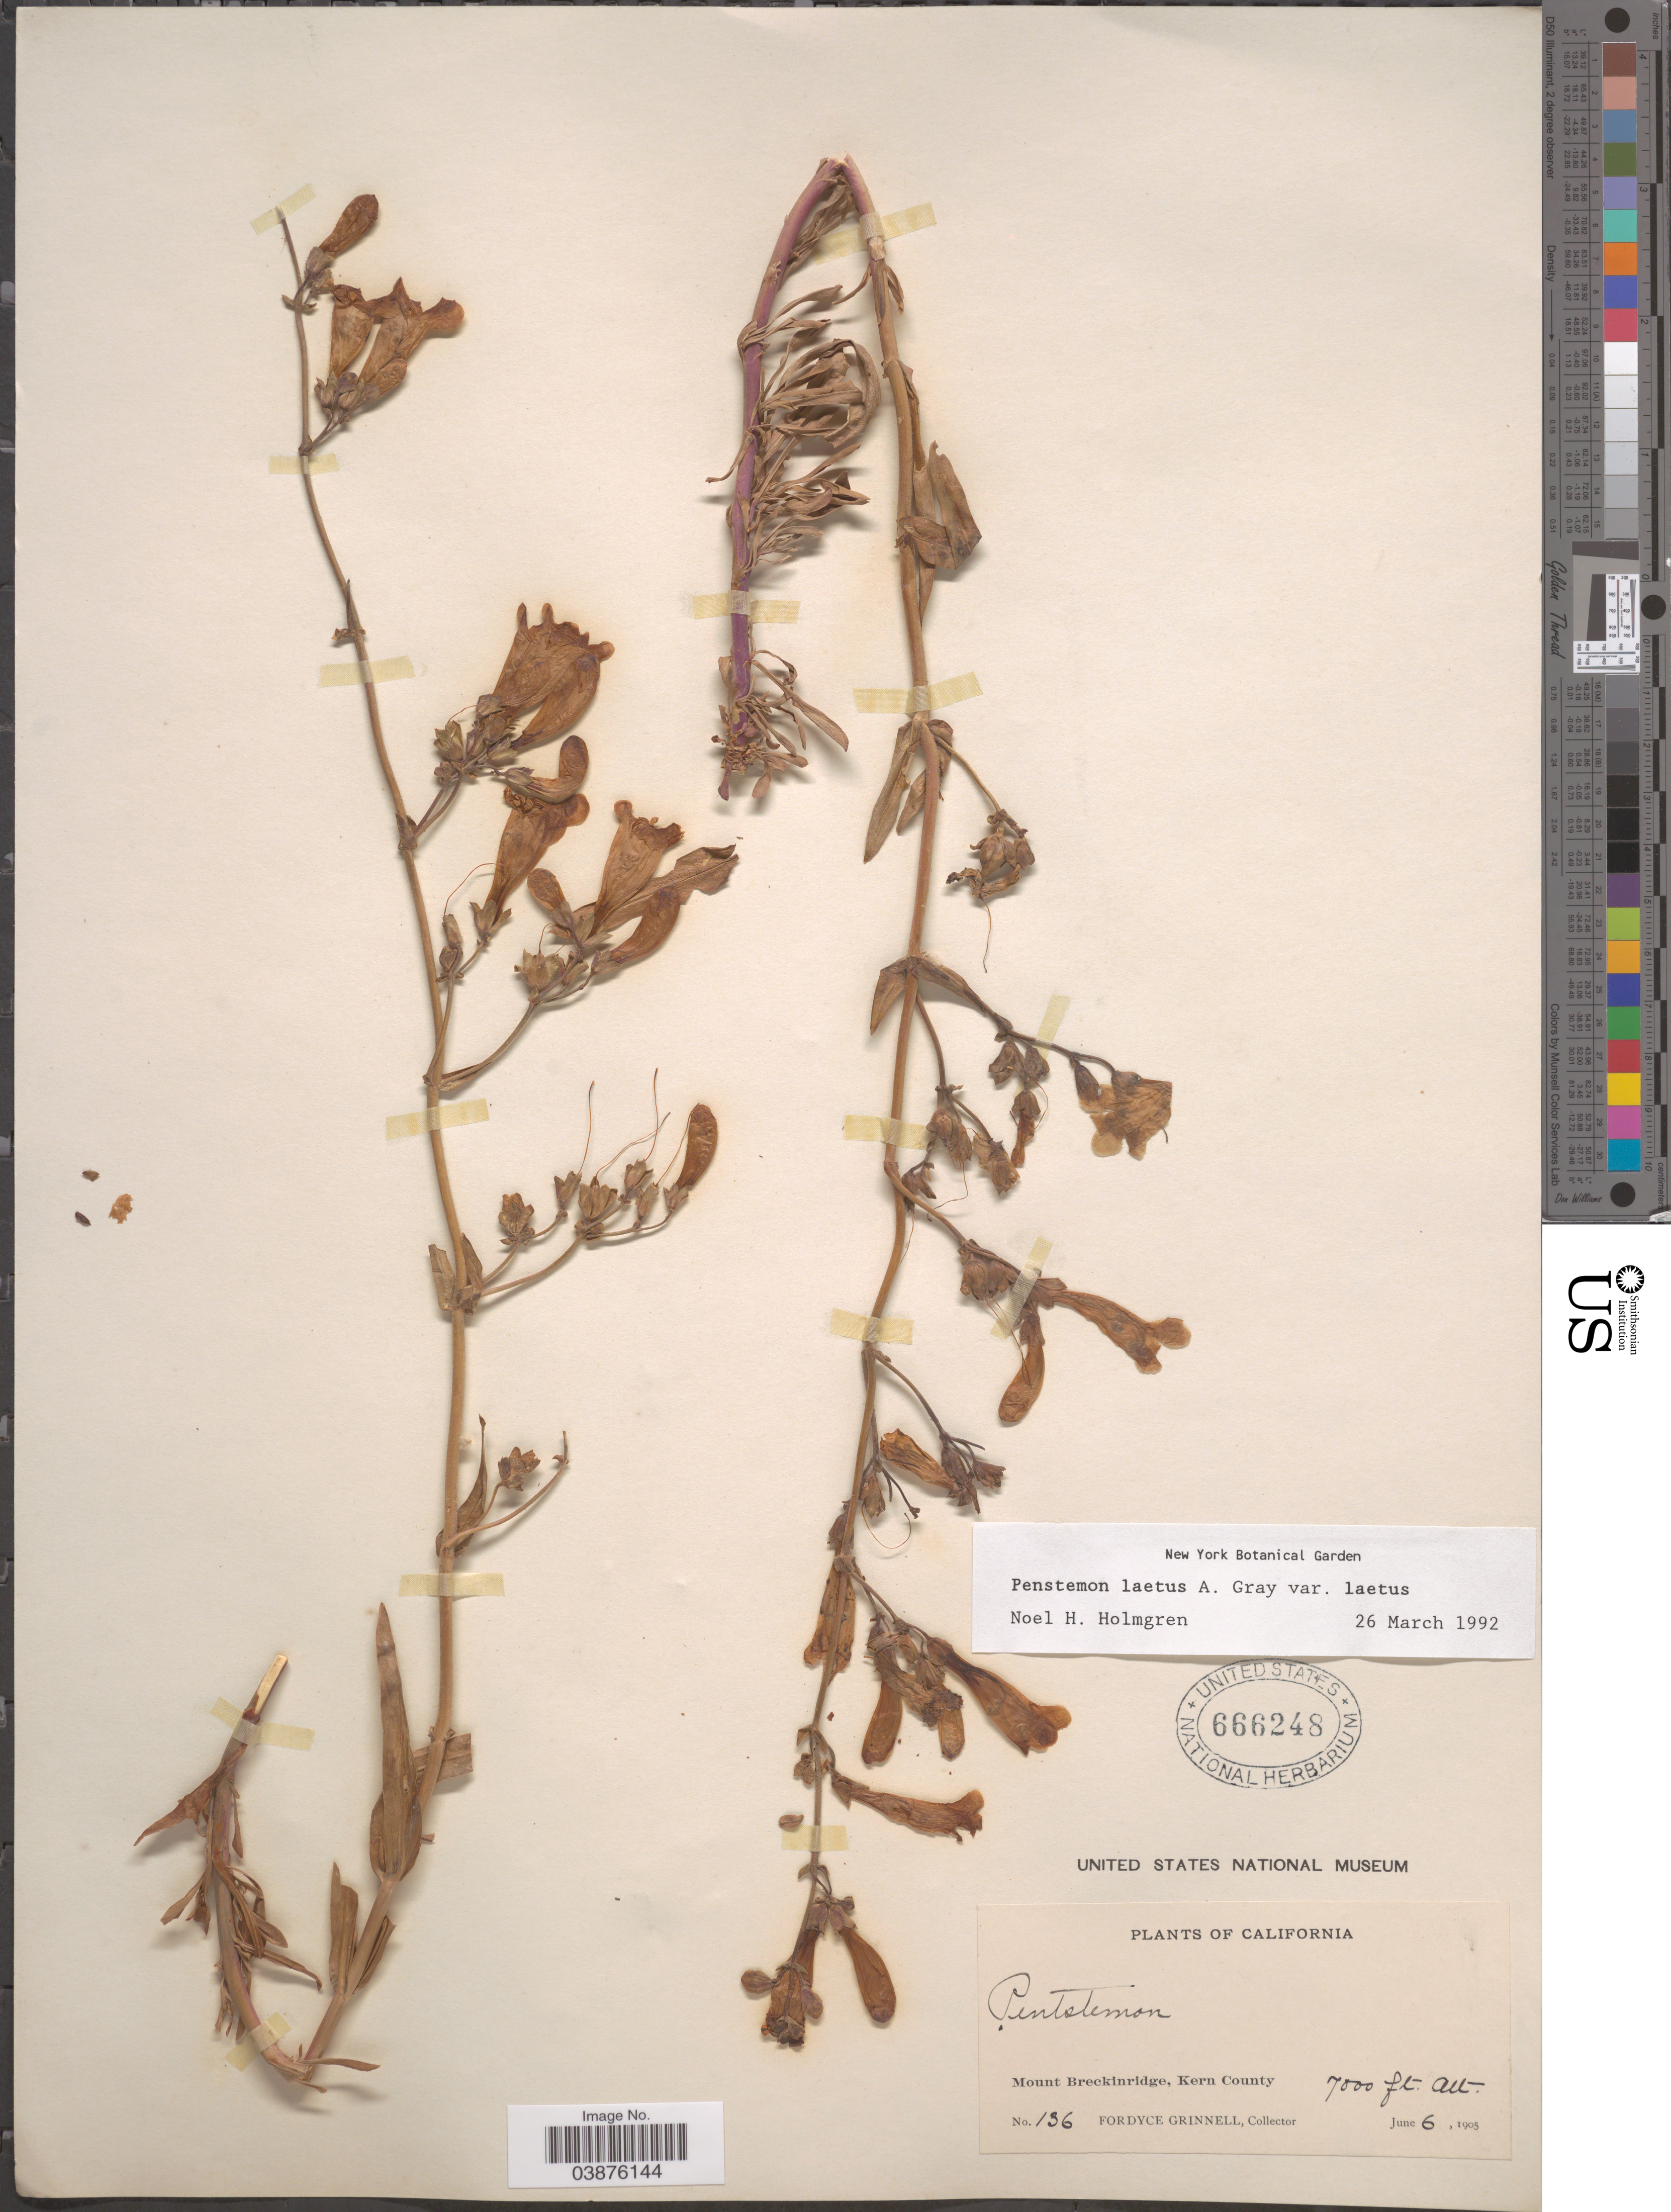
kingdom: Plantae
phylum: Tracheophyta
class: Magnoliopsida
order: Lamiales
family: Plantaginaceae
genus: Penstemon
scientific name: Penstemon laetus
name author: A. Gray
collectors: F. Grinnell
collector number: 136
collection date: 1905-06-06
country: United States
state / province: California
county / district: Kern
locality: Mount Breckinridge, Kern County.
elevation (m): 2134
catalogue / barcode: US 666248